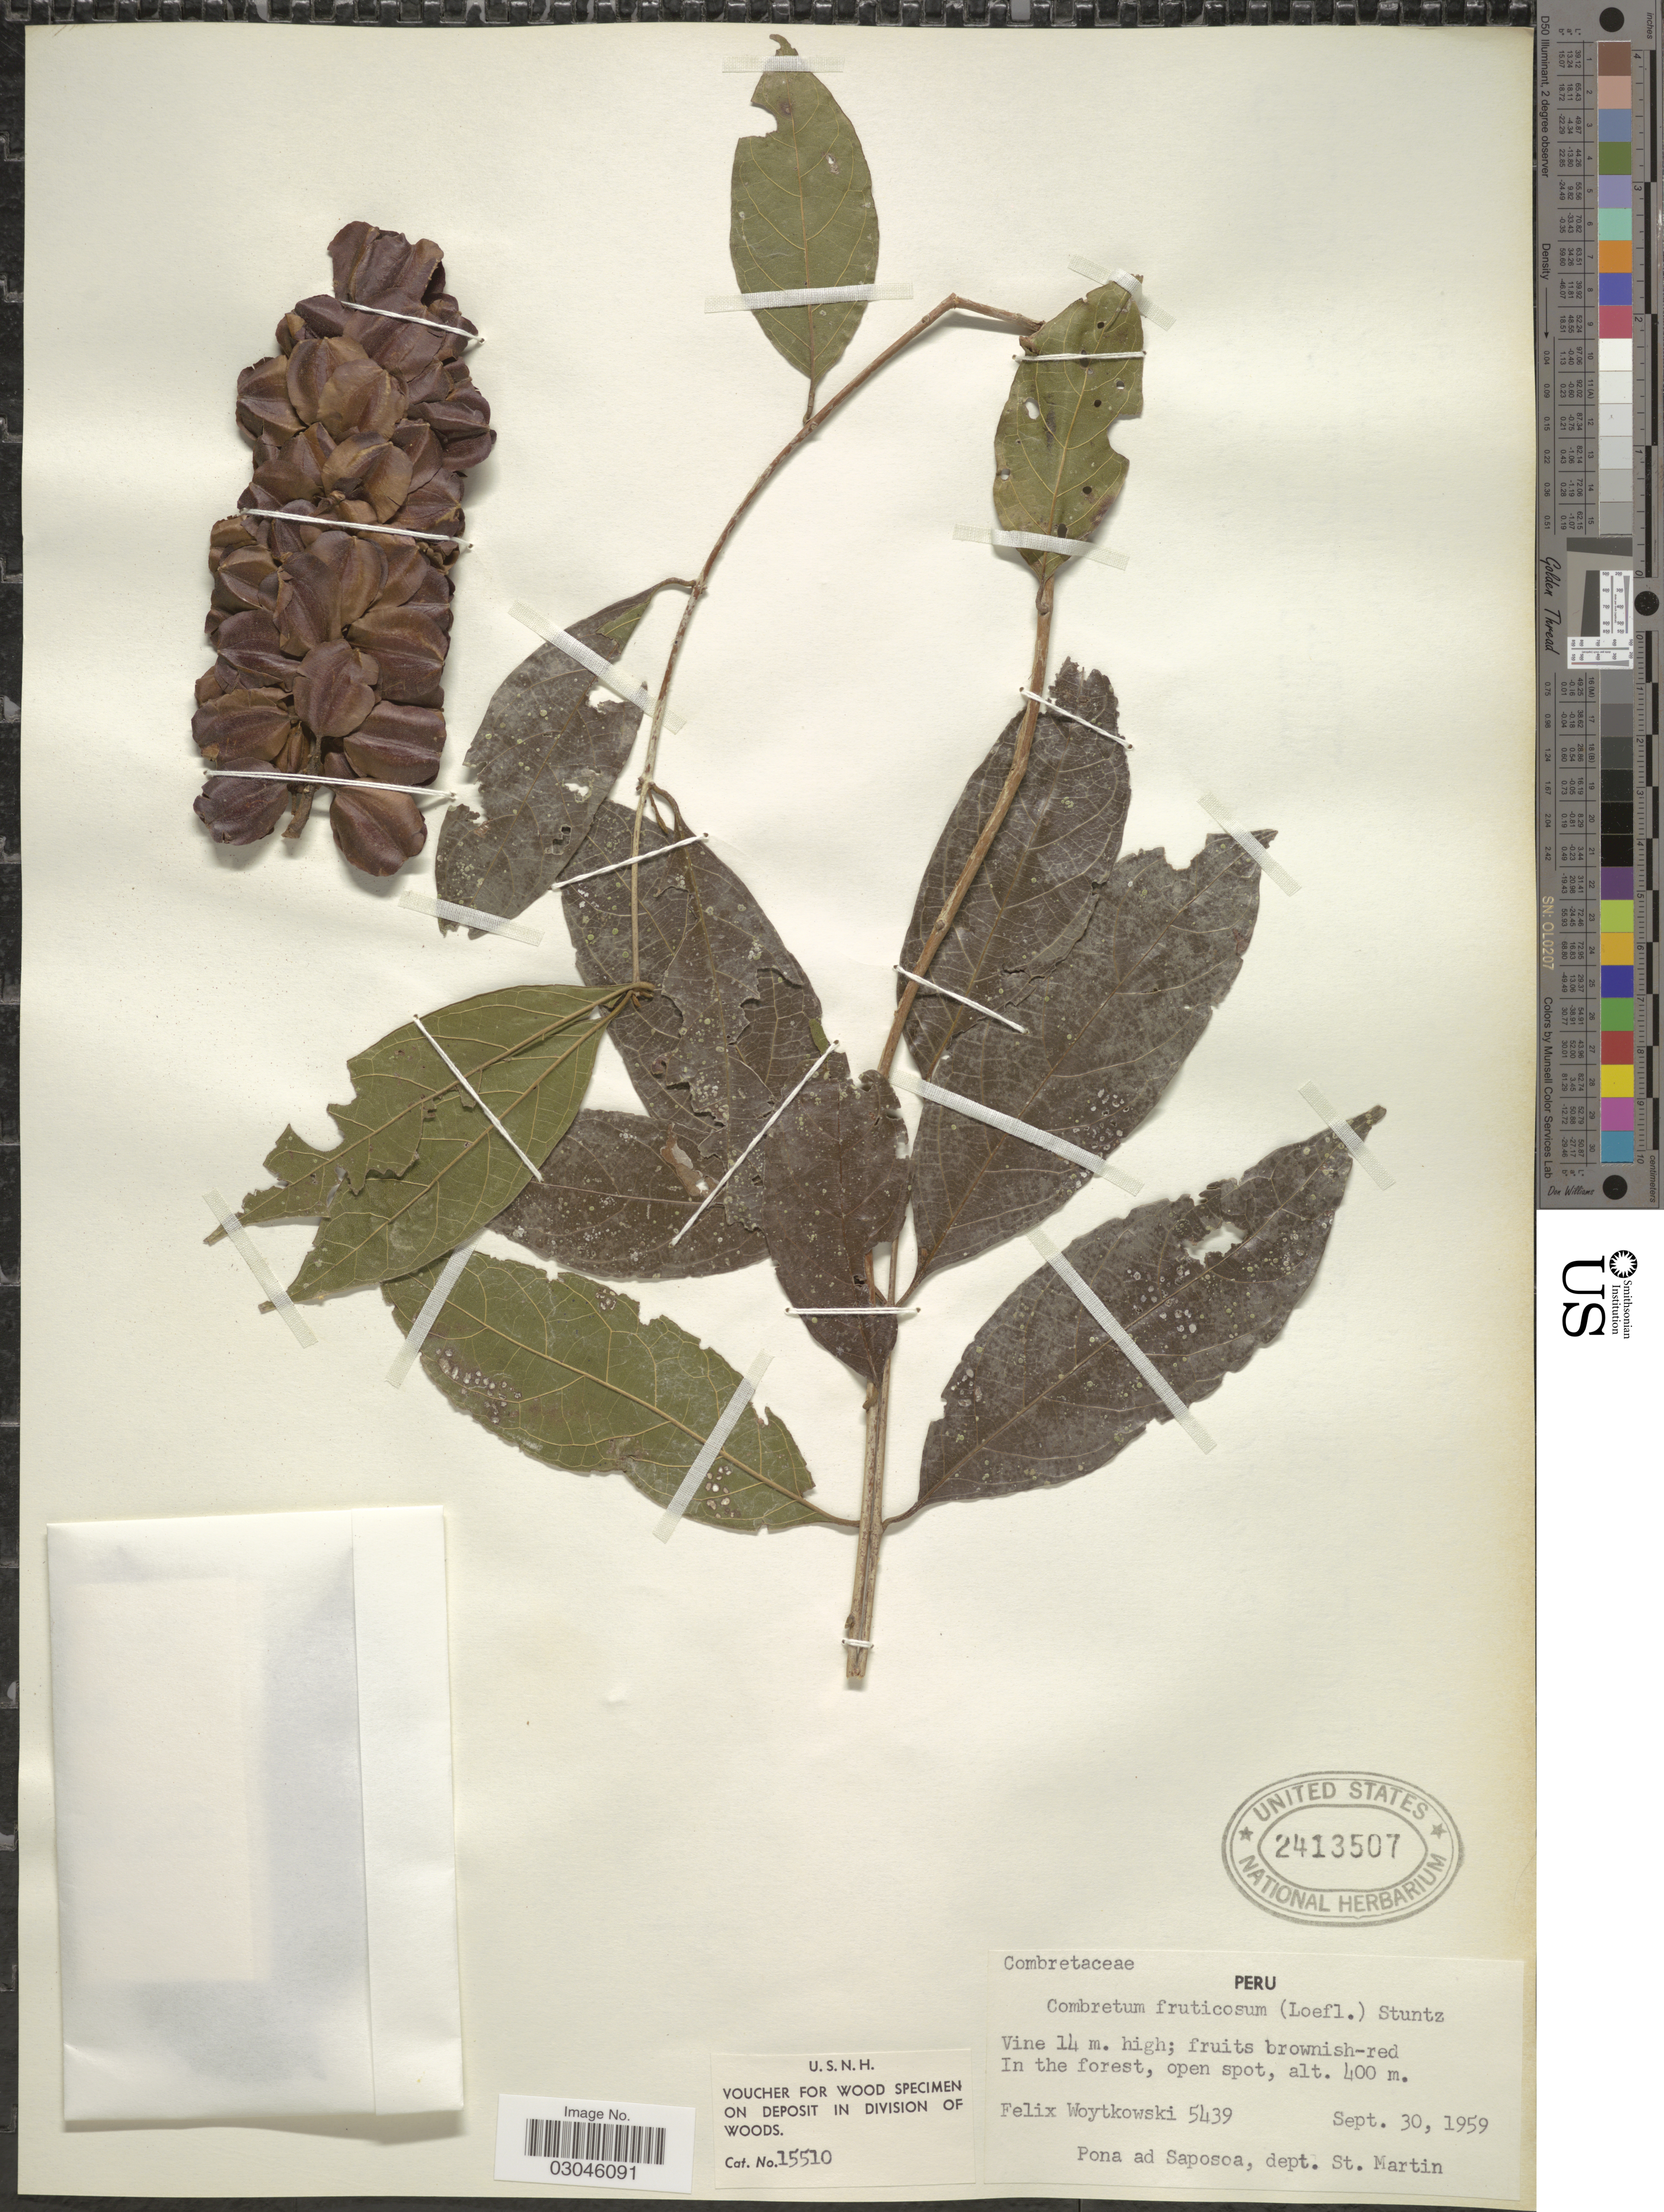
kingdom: Plantae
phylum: Tracheophyta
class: Magnoliopsida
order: Myrtales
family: Combretaceae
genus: Combretum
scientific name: Combretum fruticosum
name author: (Loefl.) Stuntz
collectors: F. Woytkowski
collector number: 5439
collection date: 1959-09-30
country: Peru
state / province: San Martín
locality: Pona ad Saposoa, dept. St. Martin.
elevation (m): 400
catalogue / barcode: US 2413507